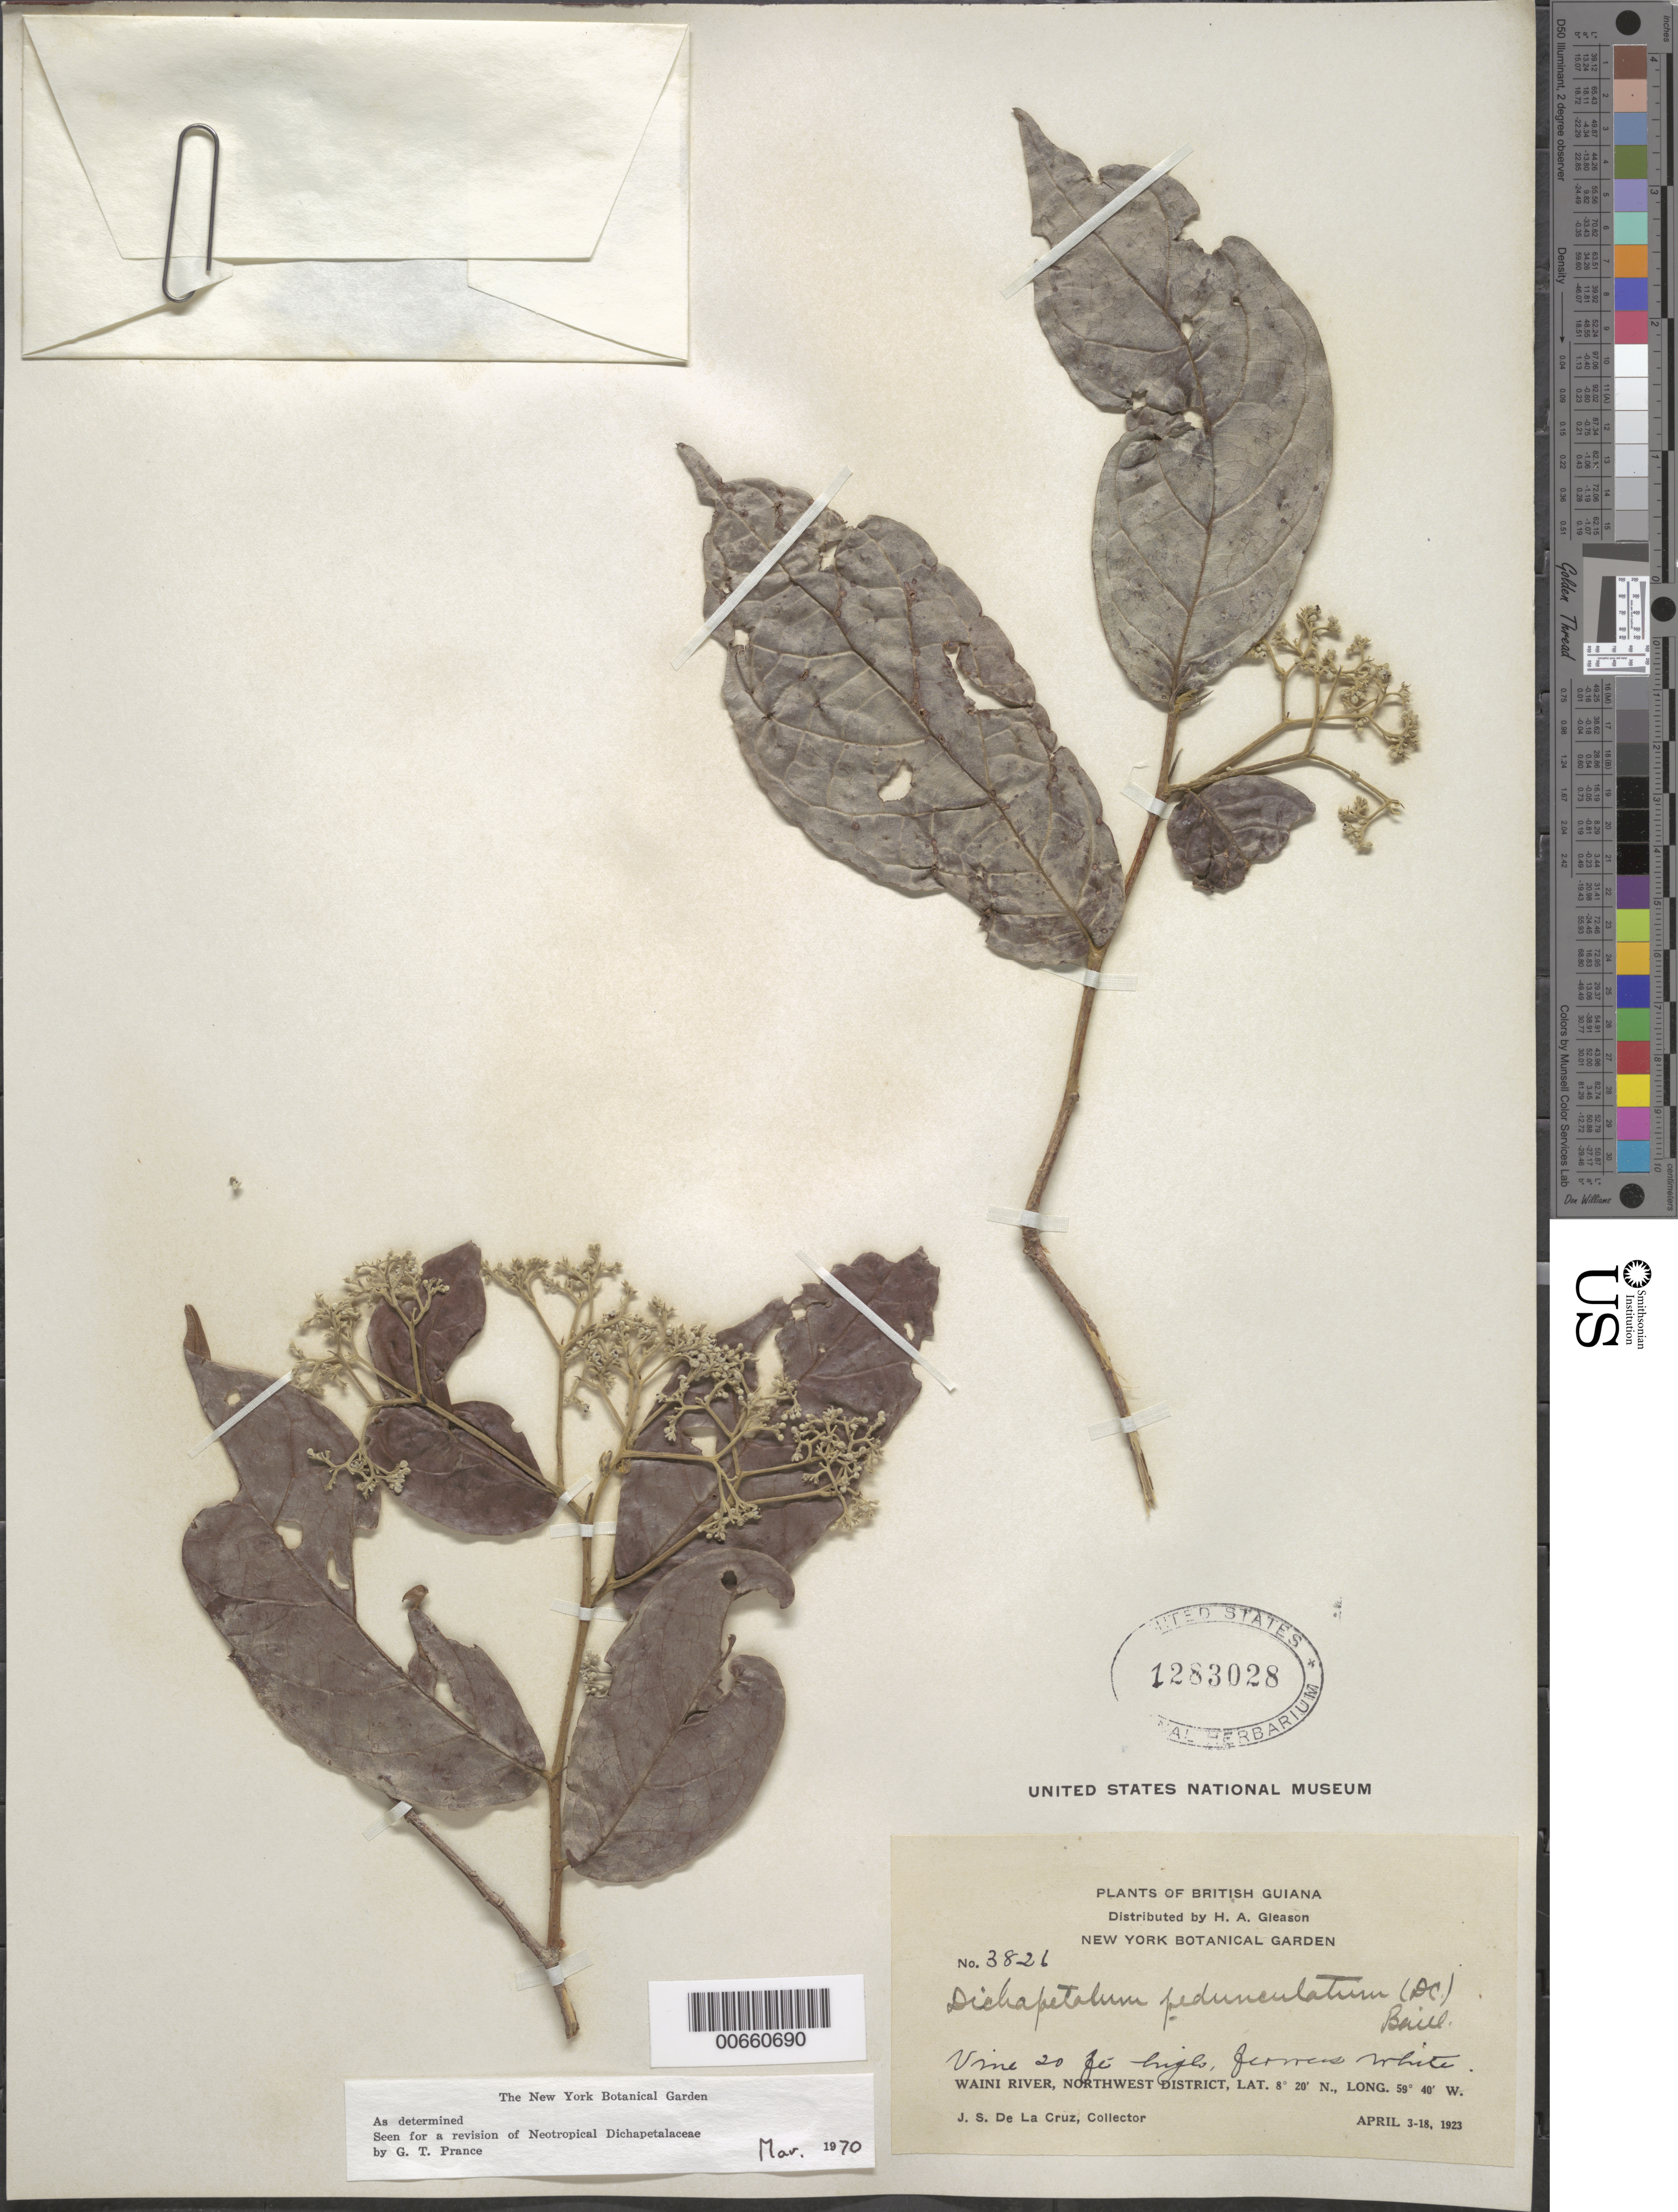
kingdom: Plantae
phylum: Tracheophyta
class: Magnoliopsida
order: Malpighiales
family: Dichapetalaceae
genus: Dichapetalum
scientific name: Dichapetalum pedunculatum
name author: (DC.) Baill.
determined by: Prance, G. T.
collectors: J. S. de la Cruz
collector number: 3826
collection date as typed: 3-Apr-23 to 18-Apr-23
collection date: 1923-04-03/1923-04-18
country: Guyana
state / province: Barima-Waini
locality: Waini R., NW District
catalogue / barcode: US 1283028